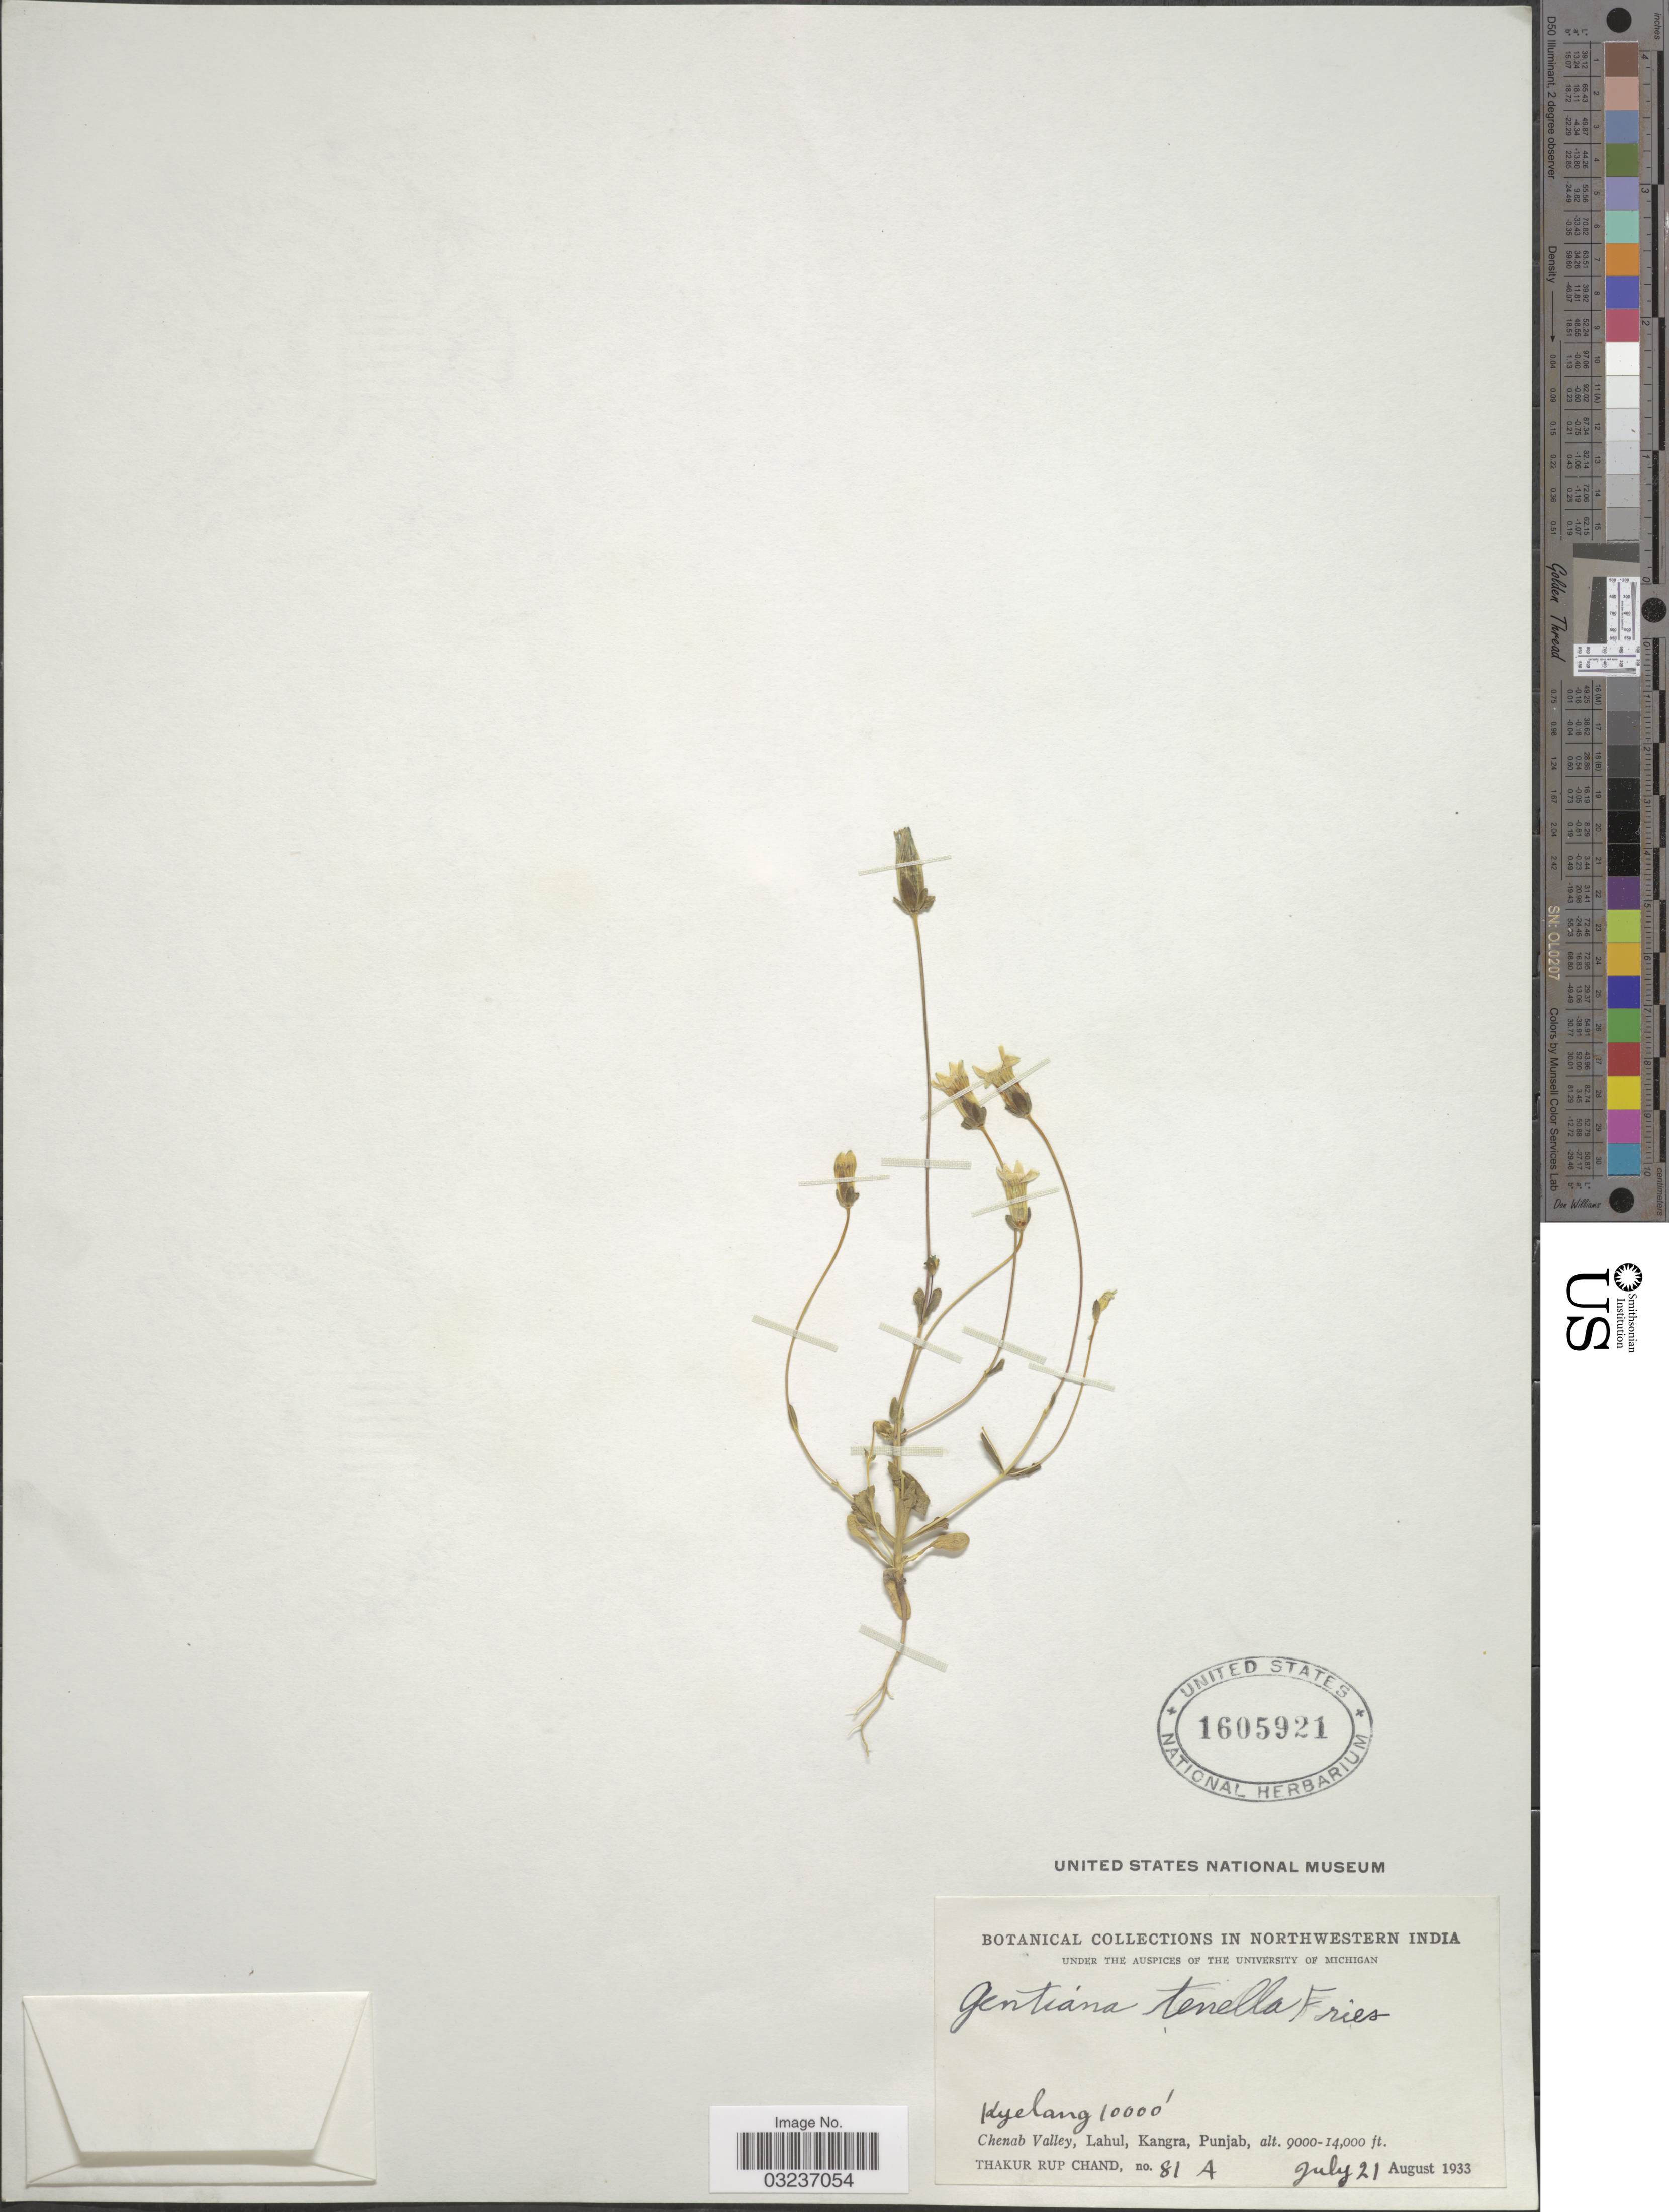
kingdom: Plantae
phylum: Tracheophyta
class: Magnoliopsida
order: Gentianales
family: Gentianaceae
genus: Gentiana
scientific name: Gentiana tenella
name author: Rottb.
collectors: T. R. Chand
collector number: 81 A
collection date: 1933-07-21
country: India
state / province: Punjab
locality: Northwestern India, Kyelang, Chenab Valley, Lahul, Kangra, Punjab.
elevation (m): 3048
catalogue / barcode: US 1605921